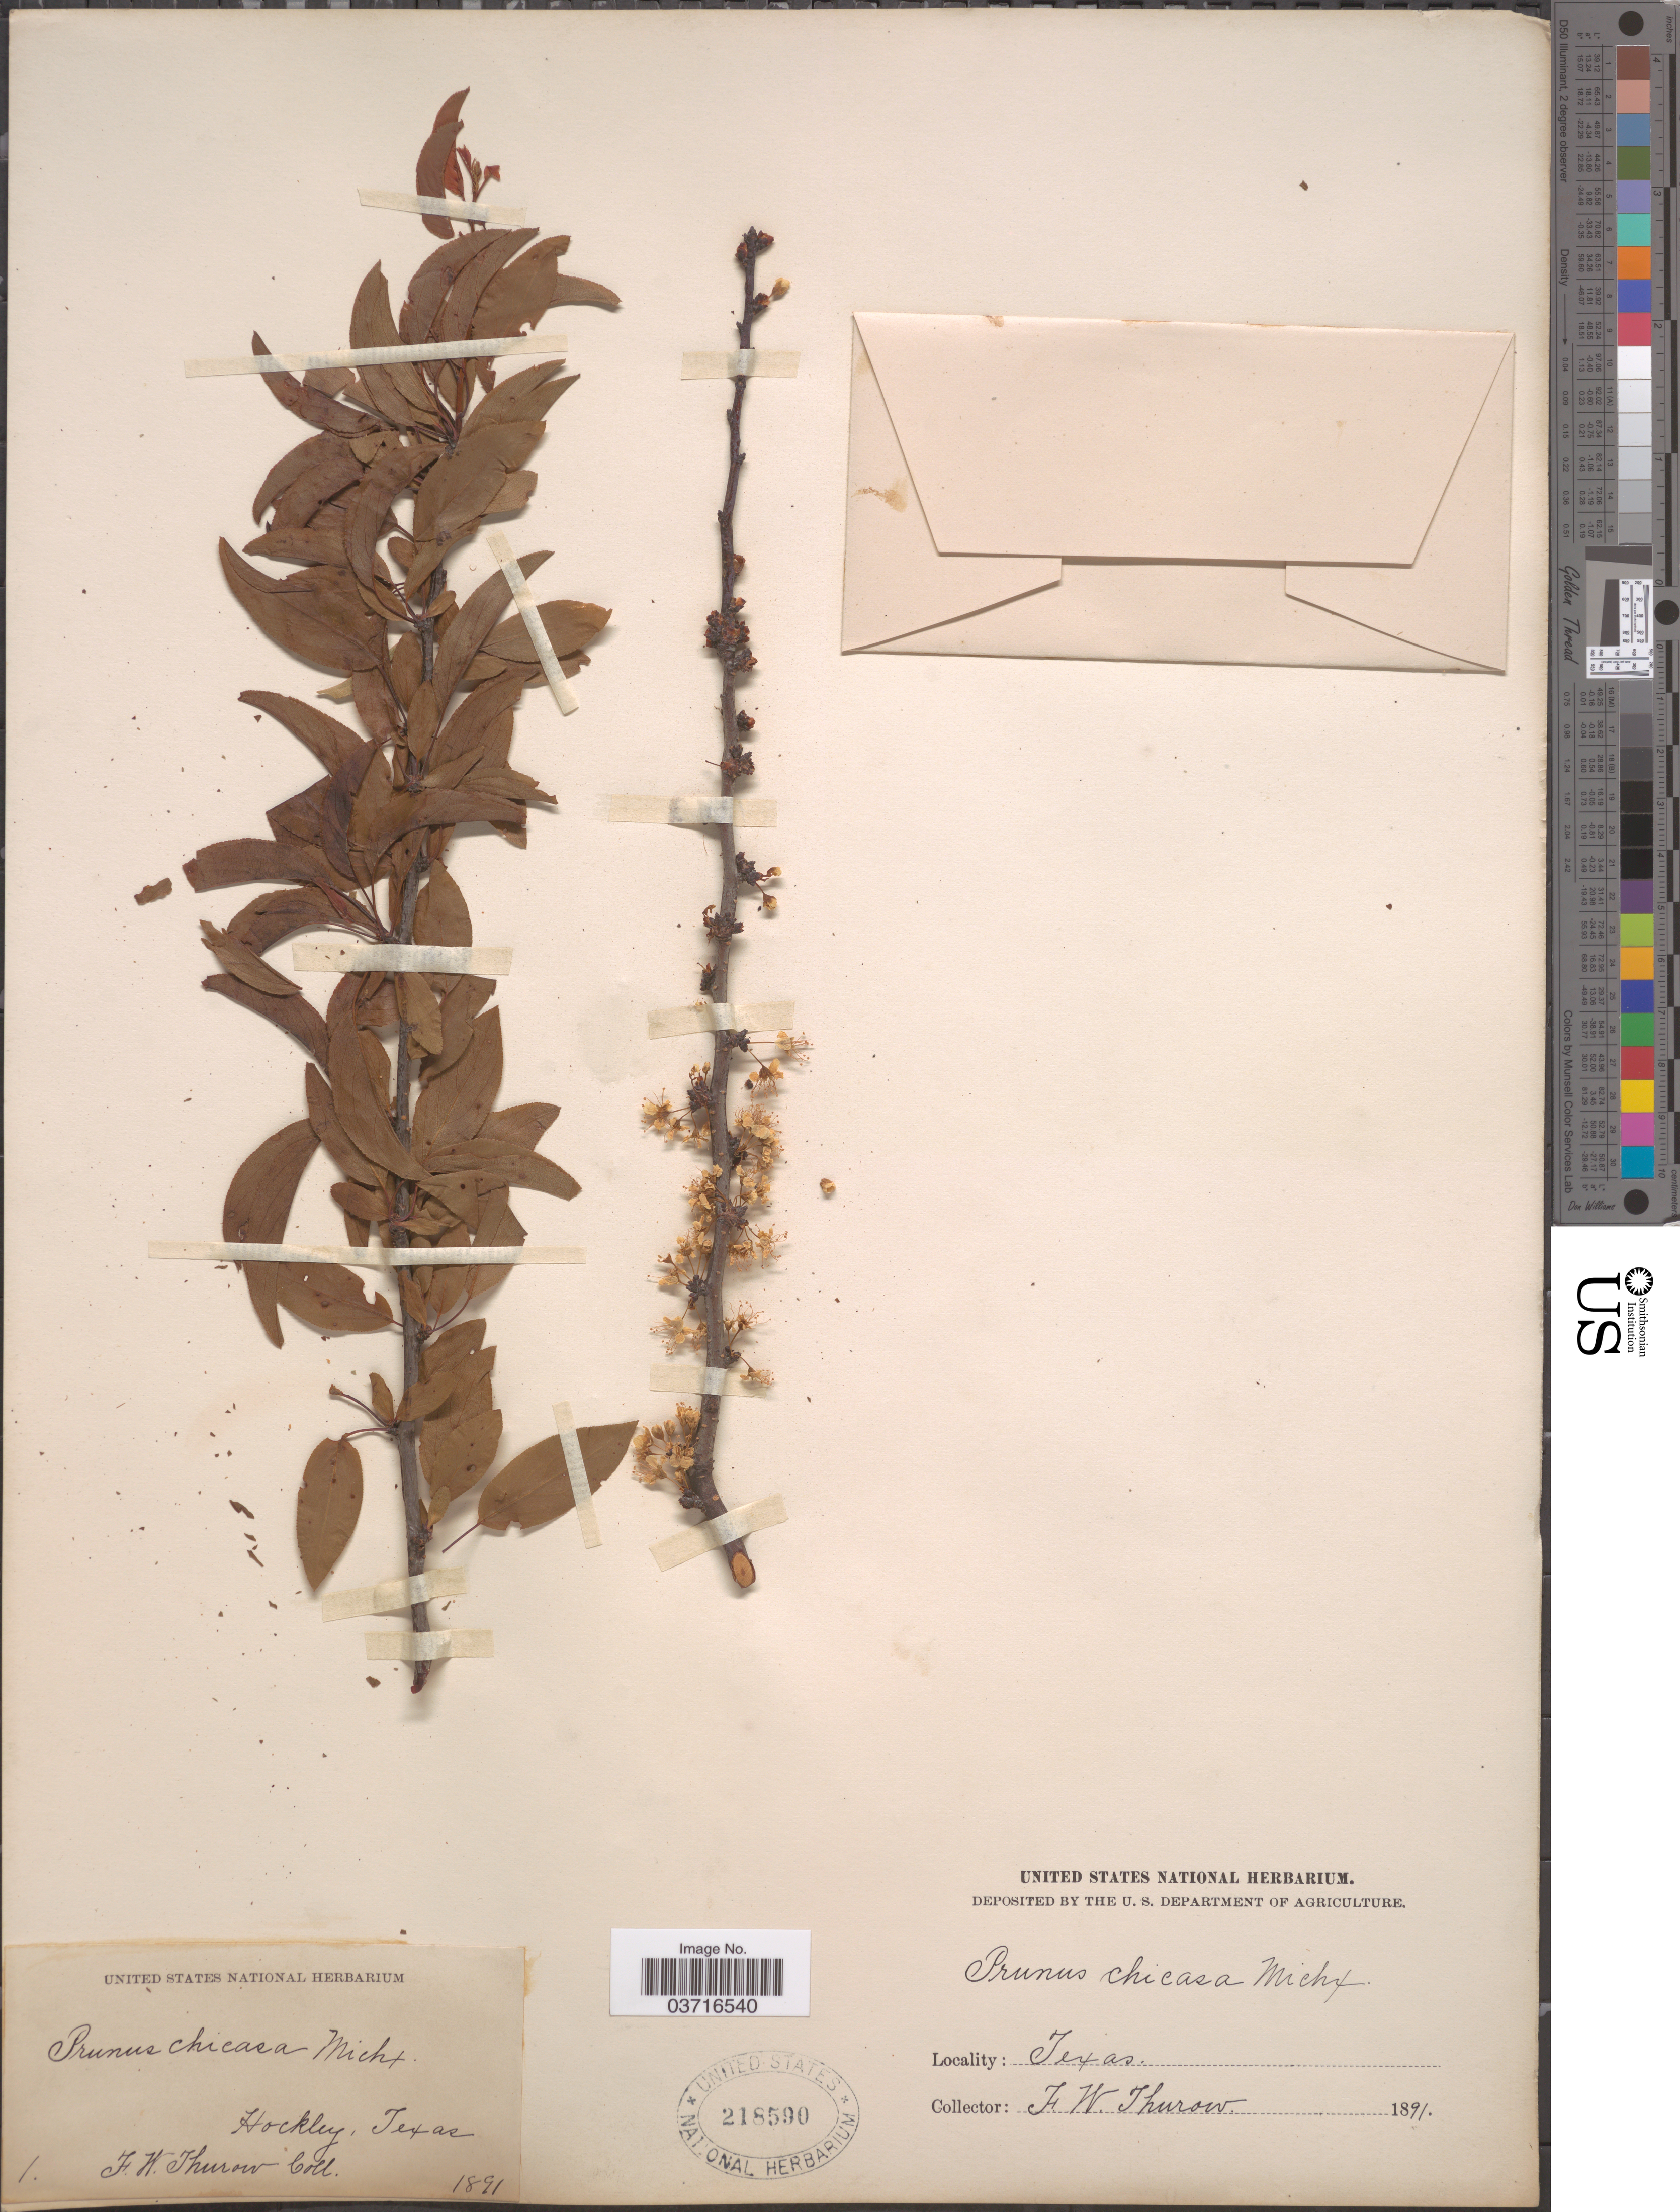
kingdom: Plantae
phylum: Tracheophyta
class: Magnoliopsida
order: Rosales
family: Rosaceae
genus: Prunus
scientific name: Prunus watsonii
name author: Sarg.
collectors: F. W. Thurow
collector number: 1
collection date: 1891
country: United States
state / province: Texas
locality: Hockley.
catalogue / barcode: US 218590